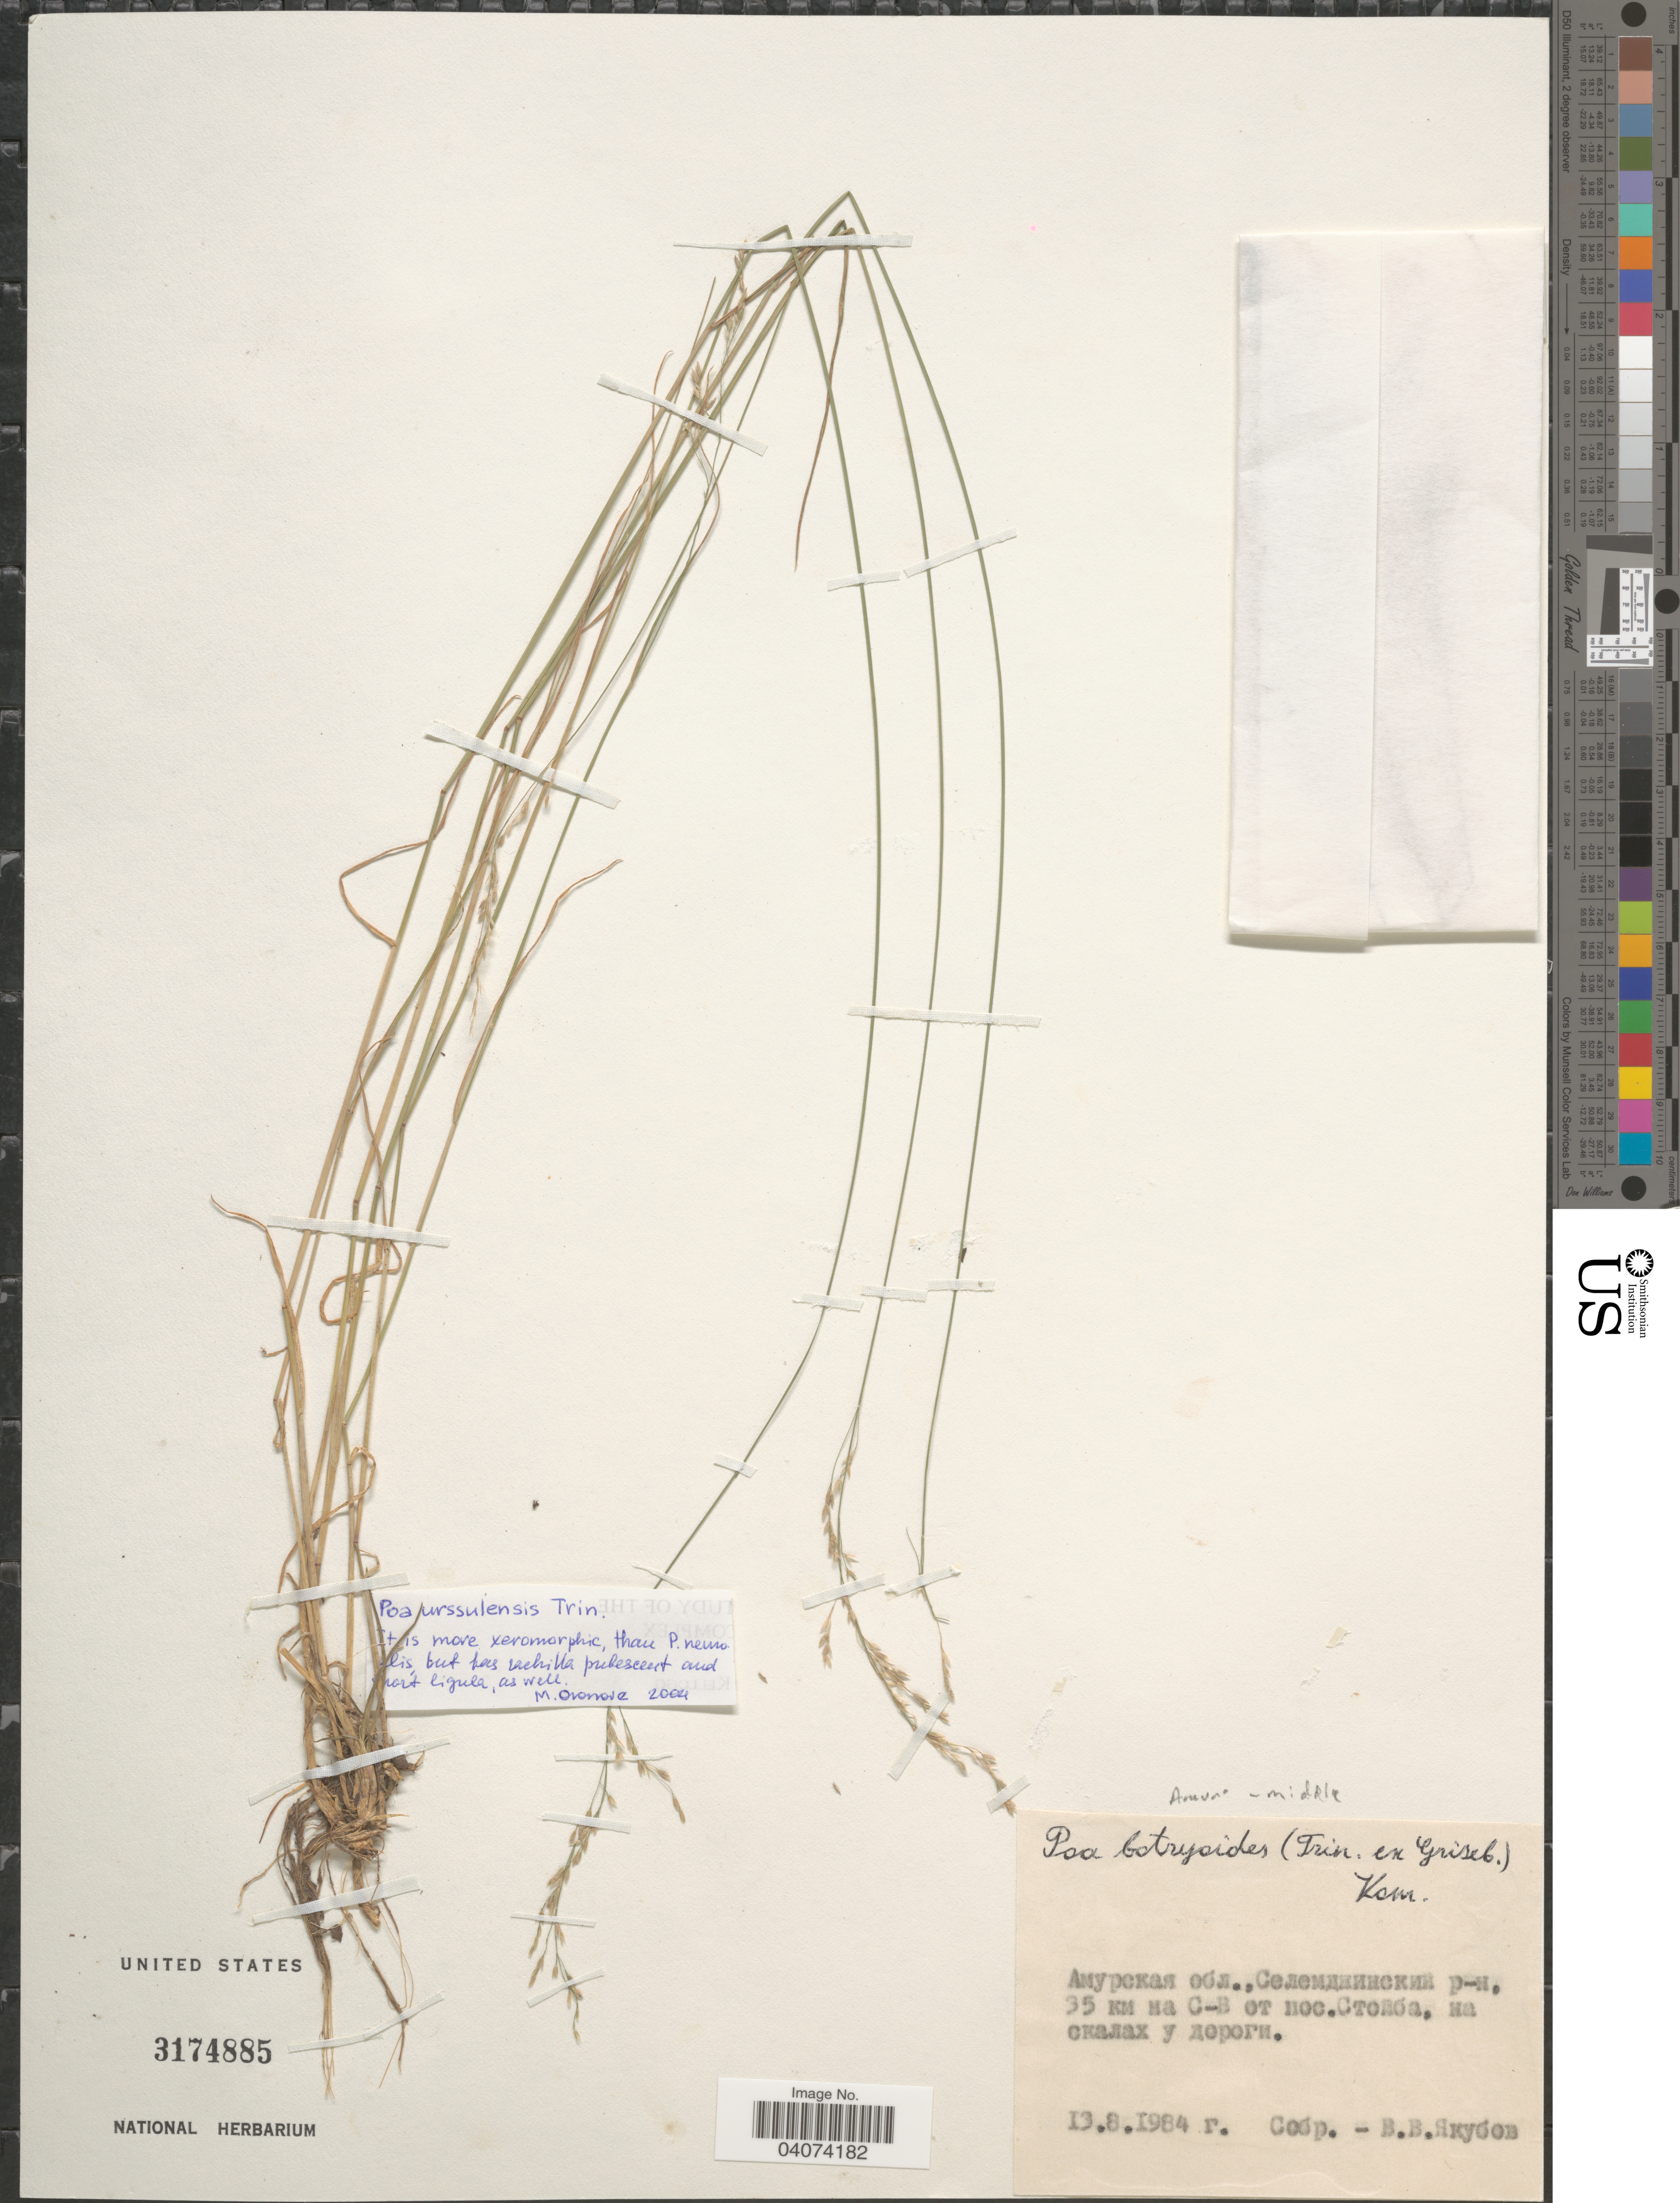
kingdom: Plantae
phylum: Tracheophyta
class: Liliopsida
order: Poales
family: Poaceae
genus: Poa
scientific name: Poa urssulensis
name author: Trin.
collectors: V. Yakubov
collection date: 1984-08-13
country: Russian Federation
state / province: Amur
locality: District Selemdzhinskiy, 35 km NE village Stoyba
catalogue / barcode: US 3174885